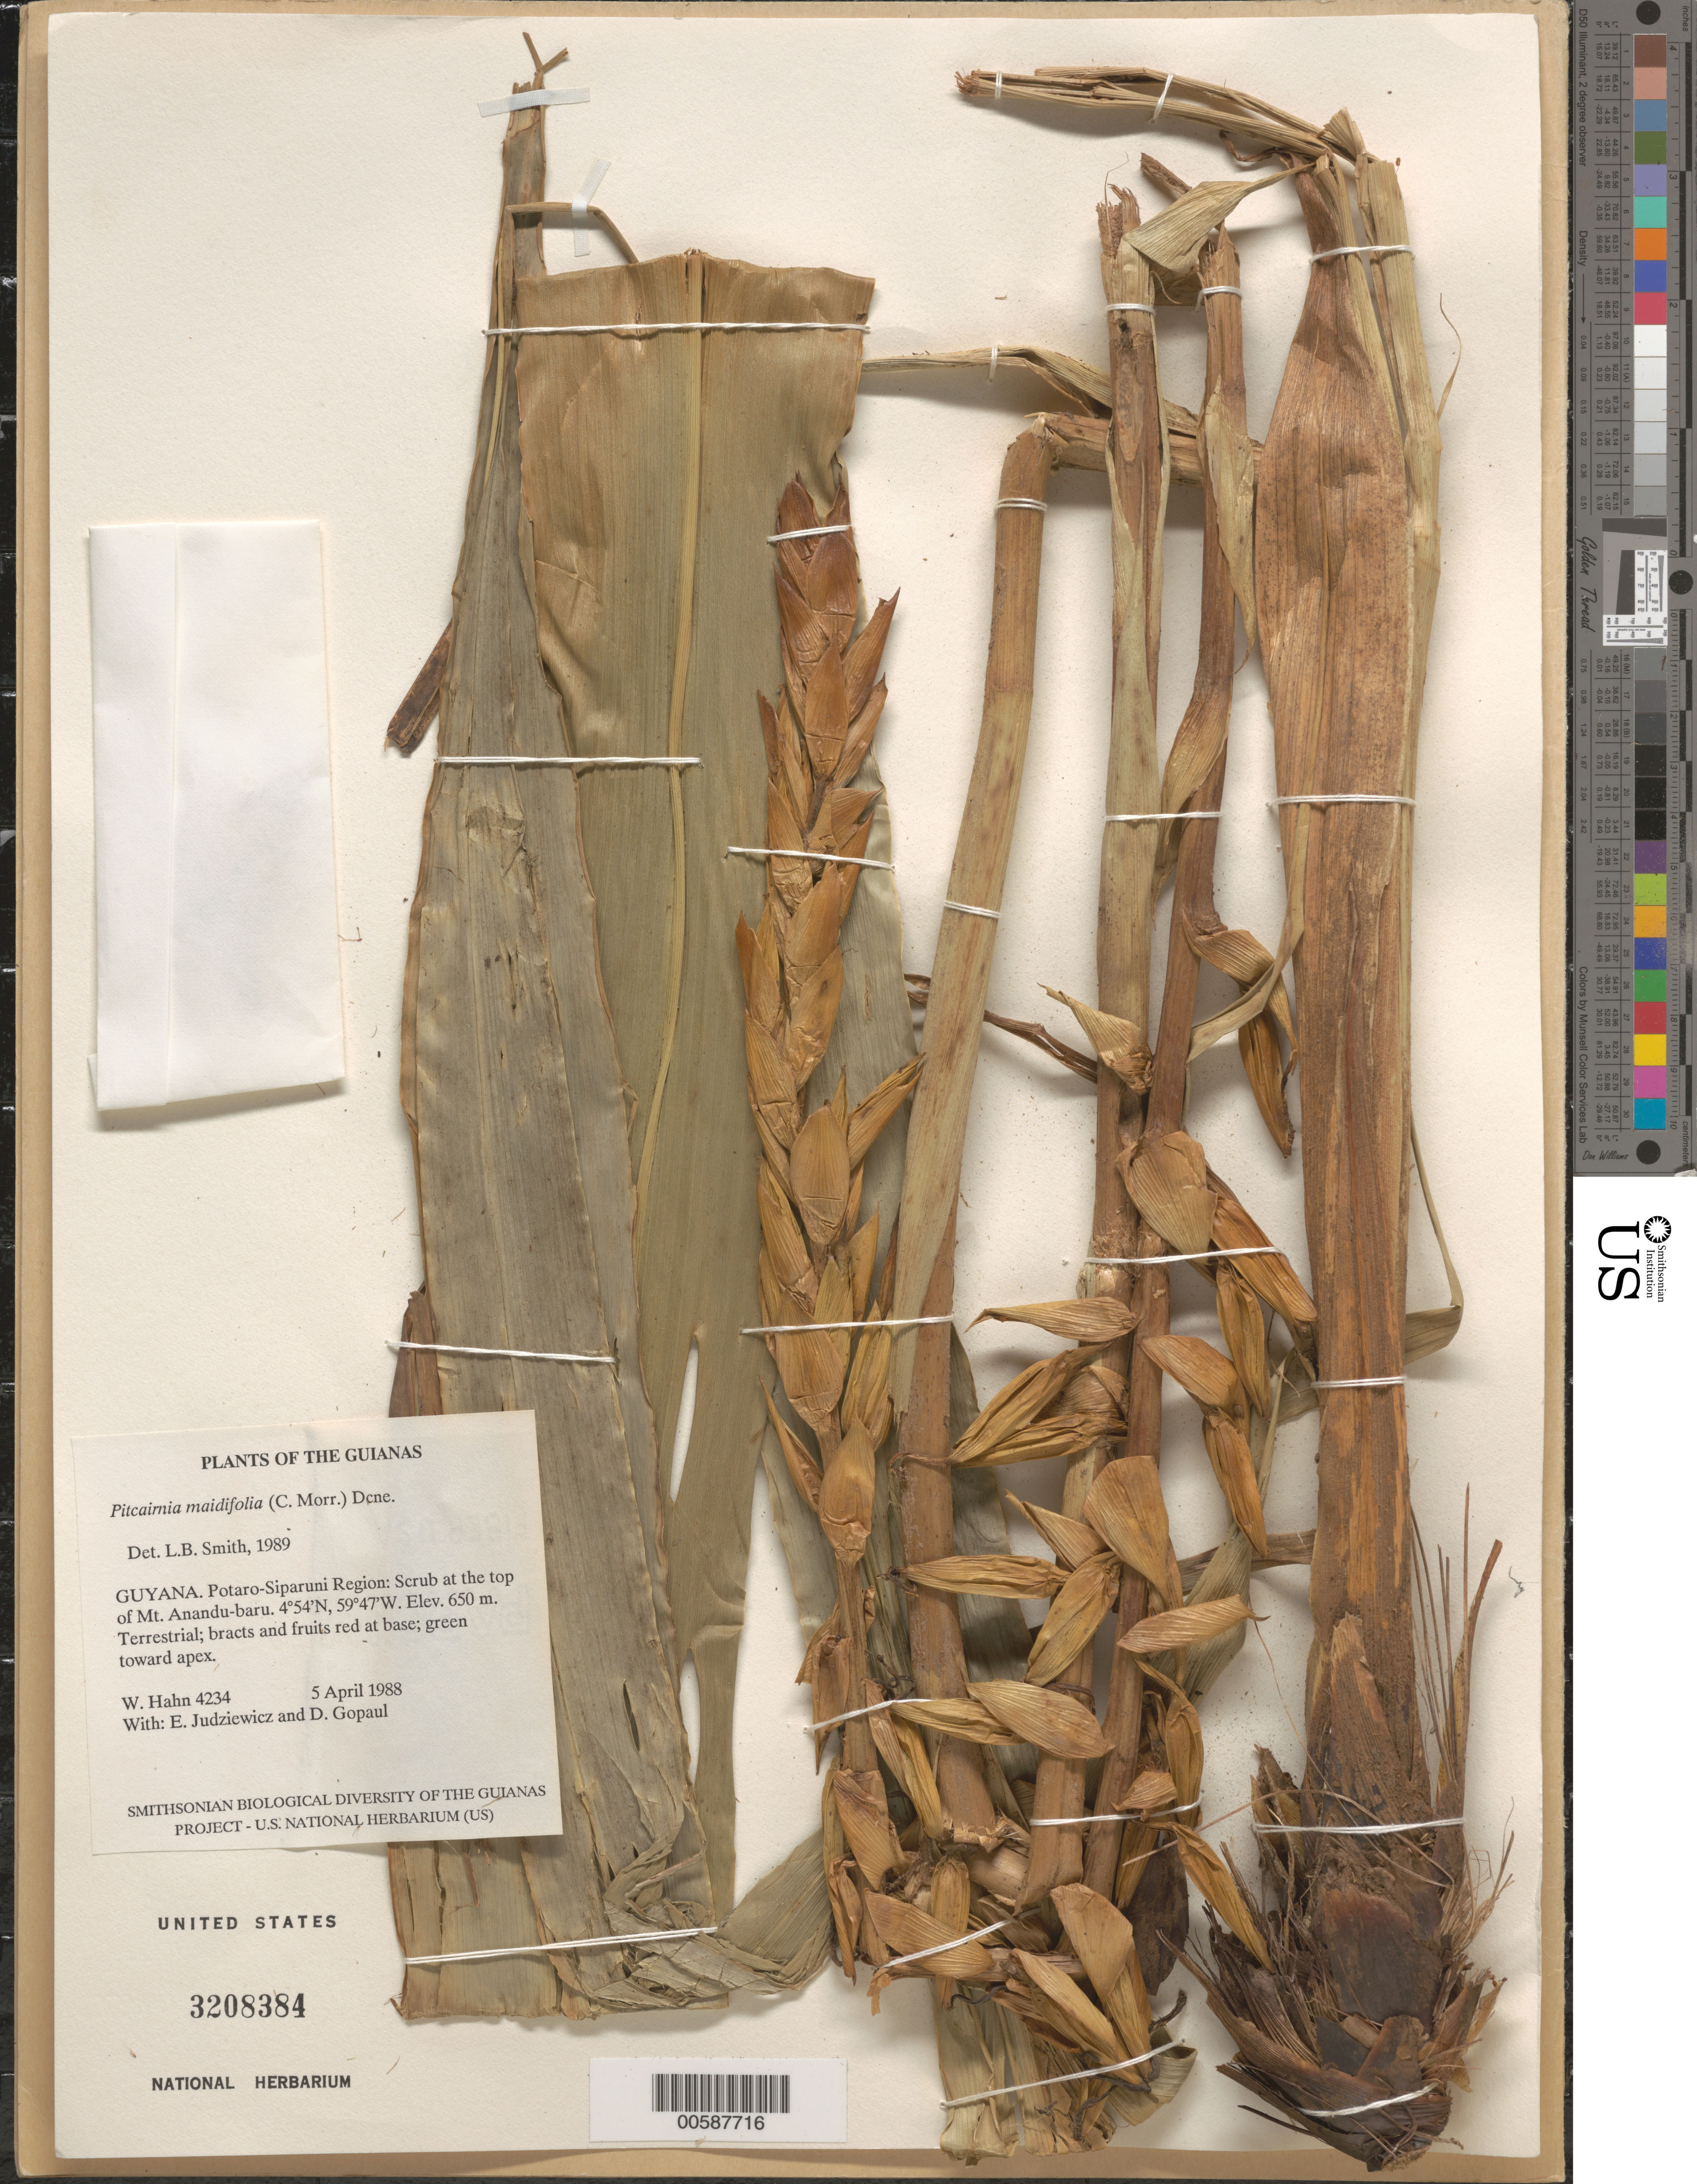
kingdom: Plantae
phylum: Tracheophyta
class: Liliopsida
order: Poales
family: Bromeliaceae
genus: Pitcairnia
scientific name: Pitcairnia maidifolia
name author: (C. Morren) Decne. ex Planch.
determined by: Smith, Lyman B., (US), NMNH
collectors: W. Hahn, E. J. Judziewicz & D. Gopaul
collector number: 4234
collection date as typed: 5 April 1988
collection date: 1988-04-05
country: Guyana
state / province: Potaro-Siparuni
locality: Top of Mt. Anandu-baru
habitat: Scrub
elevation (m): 650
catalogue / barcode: US 3208384